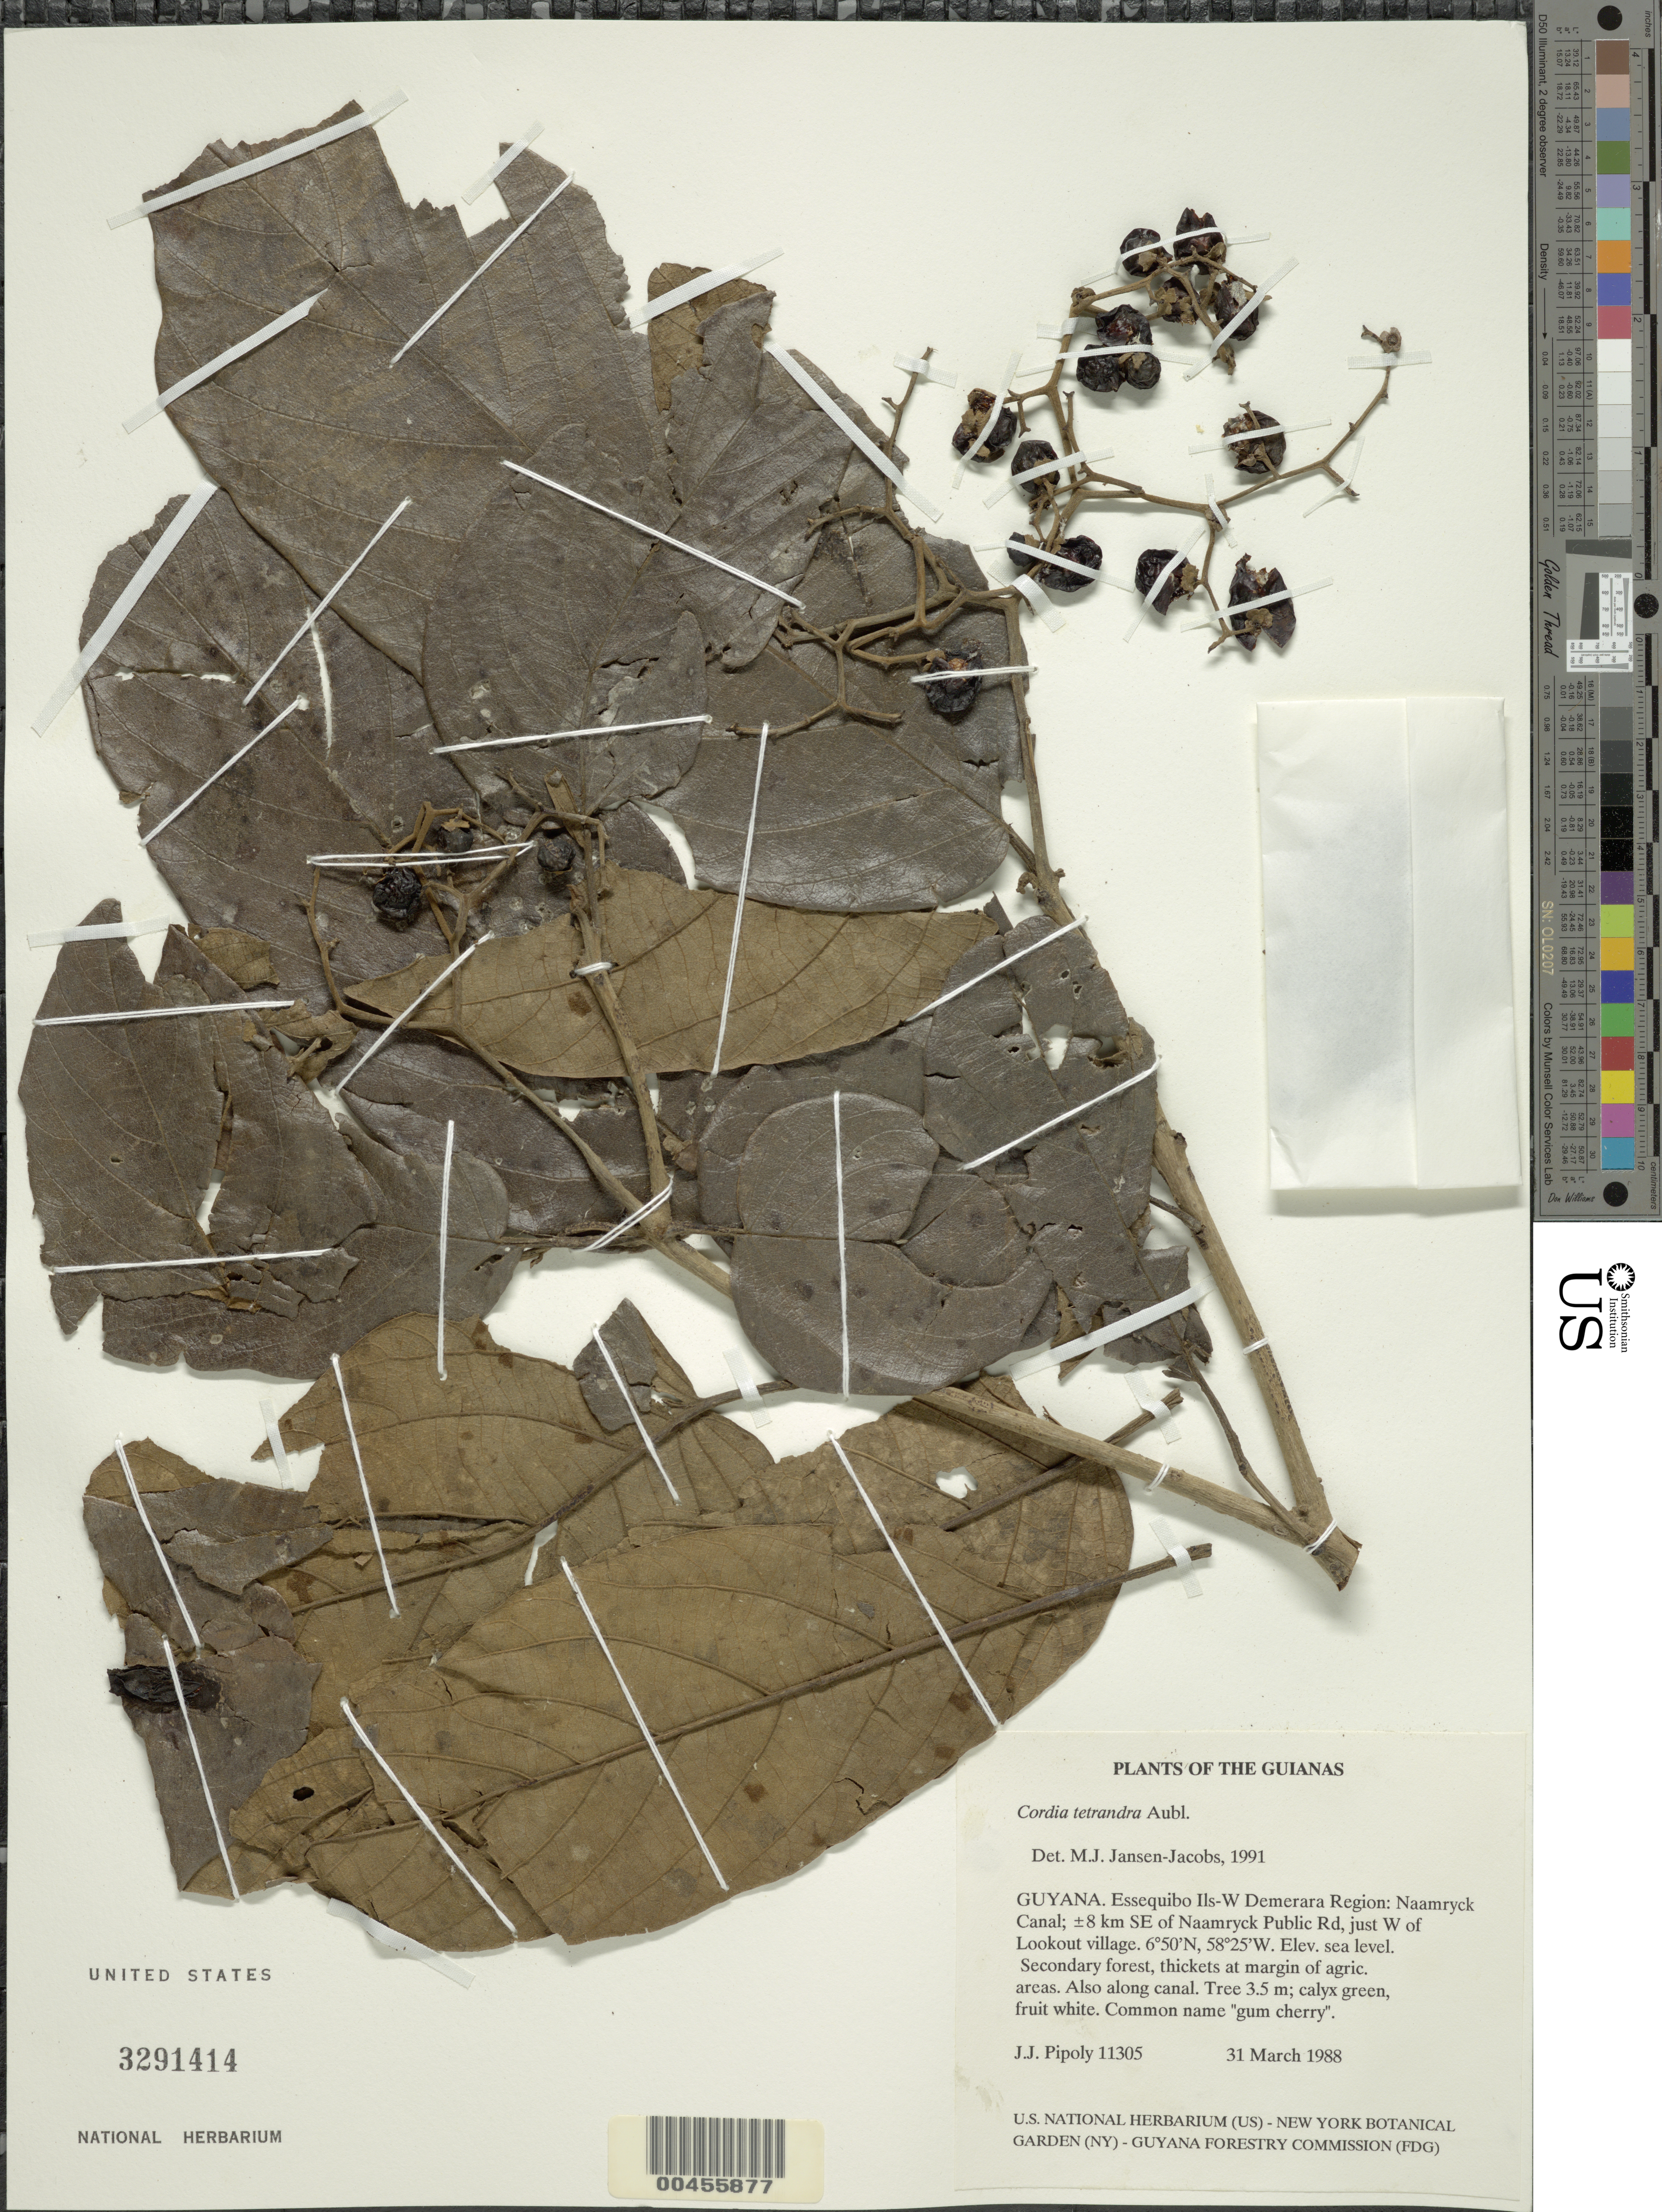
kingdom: Plantae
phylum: Tracheophyta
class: Magnoliopsida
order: Boraginales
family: Cordiaceae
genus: Cordia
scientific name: Cordia tetrandra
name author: Aubl.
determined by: Jansen-Jacobs, M. J., (U), Nationaal Herbarium Nederland, Utrecht University branch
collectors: J. J. Pipoly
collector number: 11305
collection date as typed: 31 March 1987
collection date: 1987-03-31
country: Guyana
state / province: Essequibo Isl-W. Demerara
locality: Naamryck Canal; ±8 km SE of Naamryck Public Rd, just W of Lookout village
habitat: Secondary forest, thickets at margin of agric. areas. Also along canal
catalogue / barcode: US 3291414